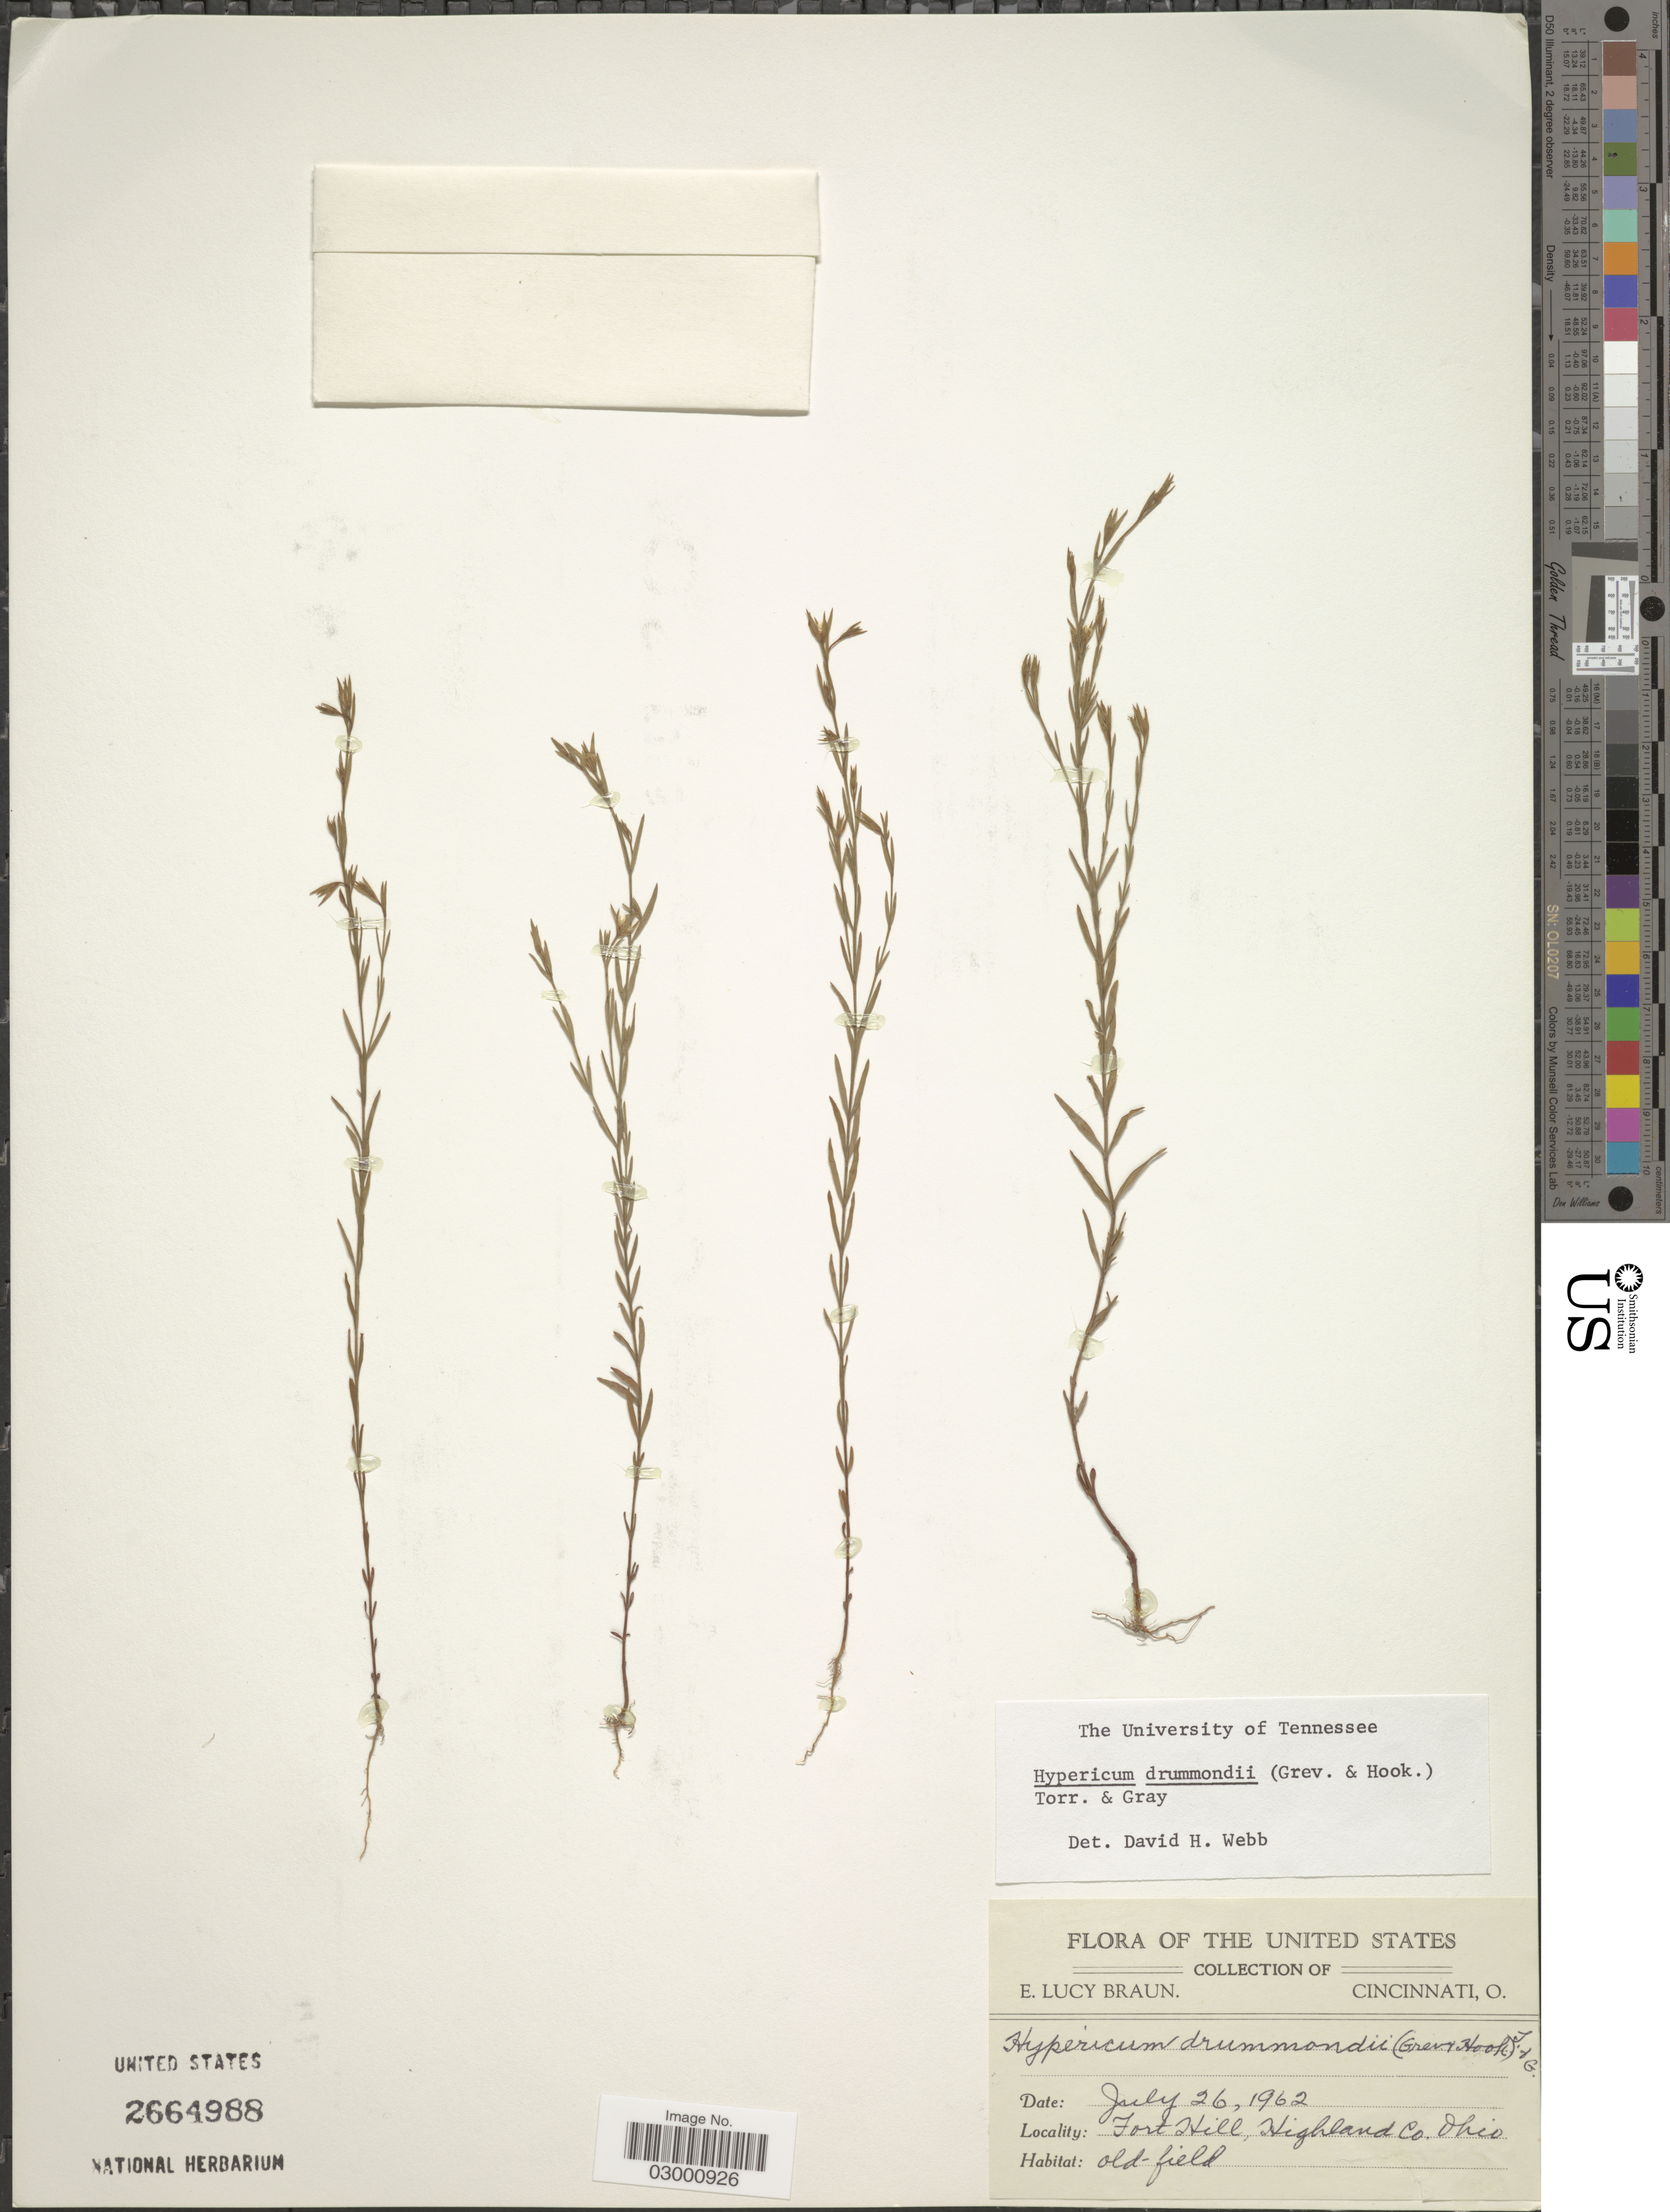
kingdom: Plantae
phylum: Tracheophyta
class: Magnoliopsida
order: Malpighiales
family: Hypericaceae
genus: Hypericum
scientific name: Hypericum drummondii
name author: (Grev. & Hook.) Torr. & A. Gray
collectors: E. L. Braun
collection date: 1962-07-26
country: United States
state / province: Ohio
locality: Fort Hill, Highland Co.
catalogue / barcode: US 2664988